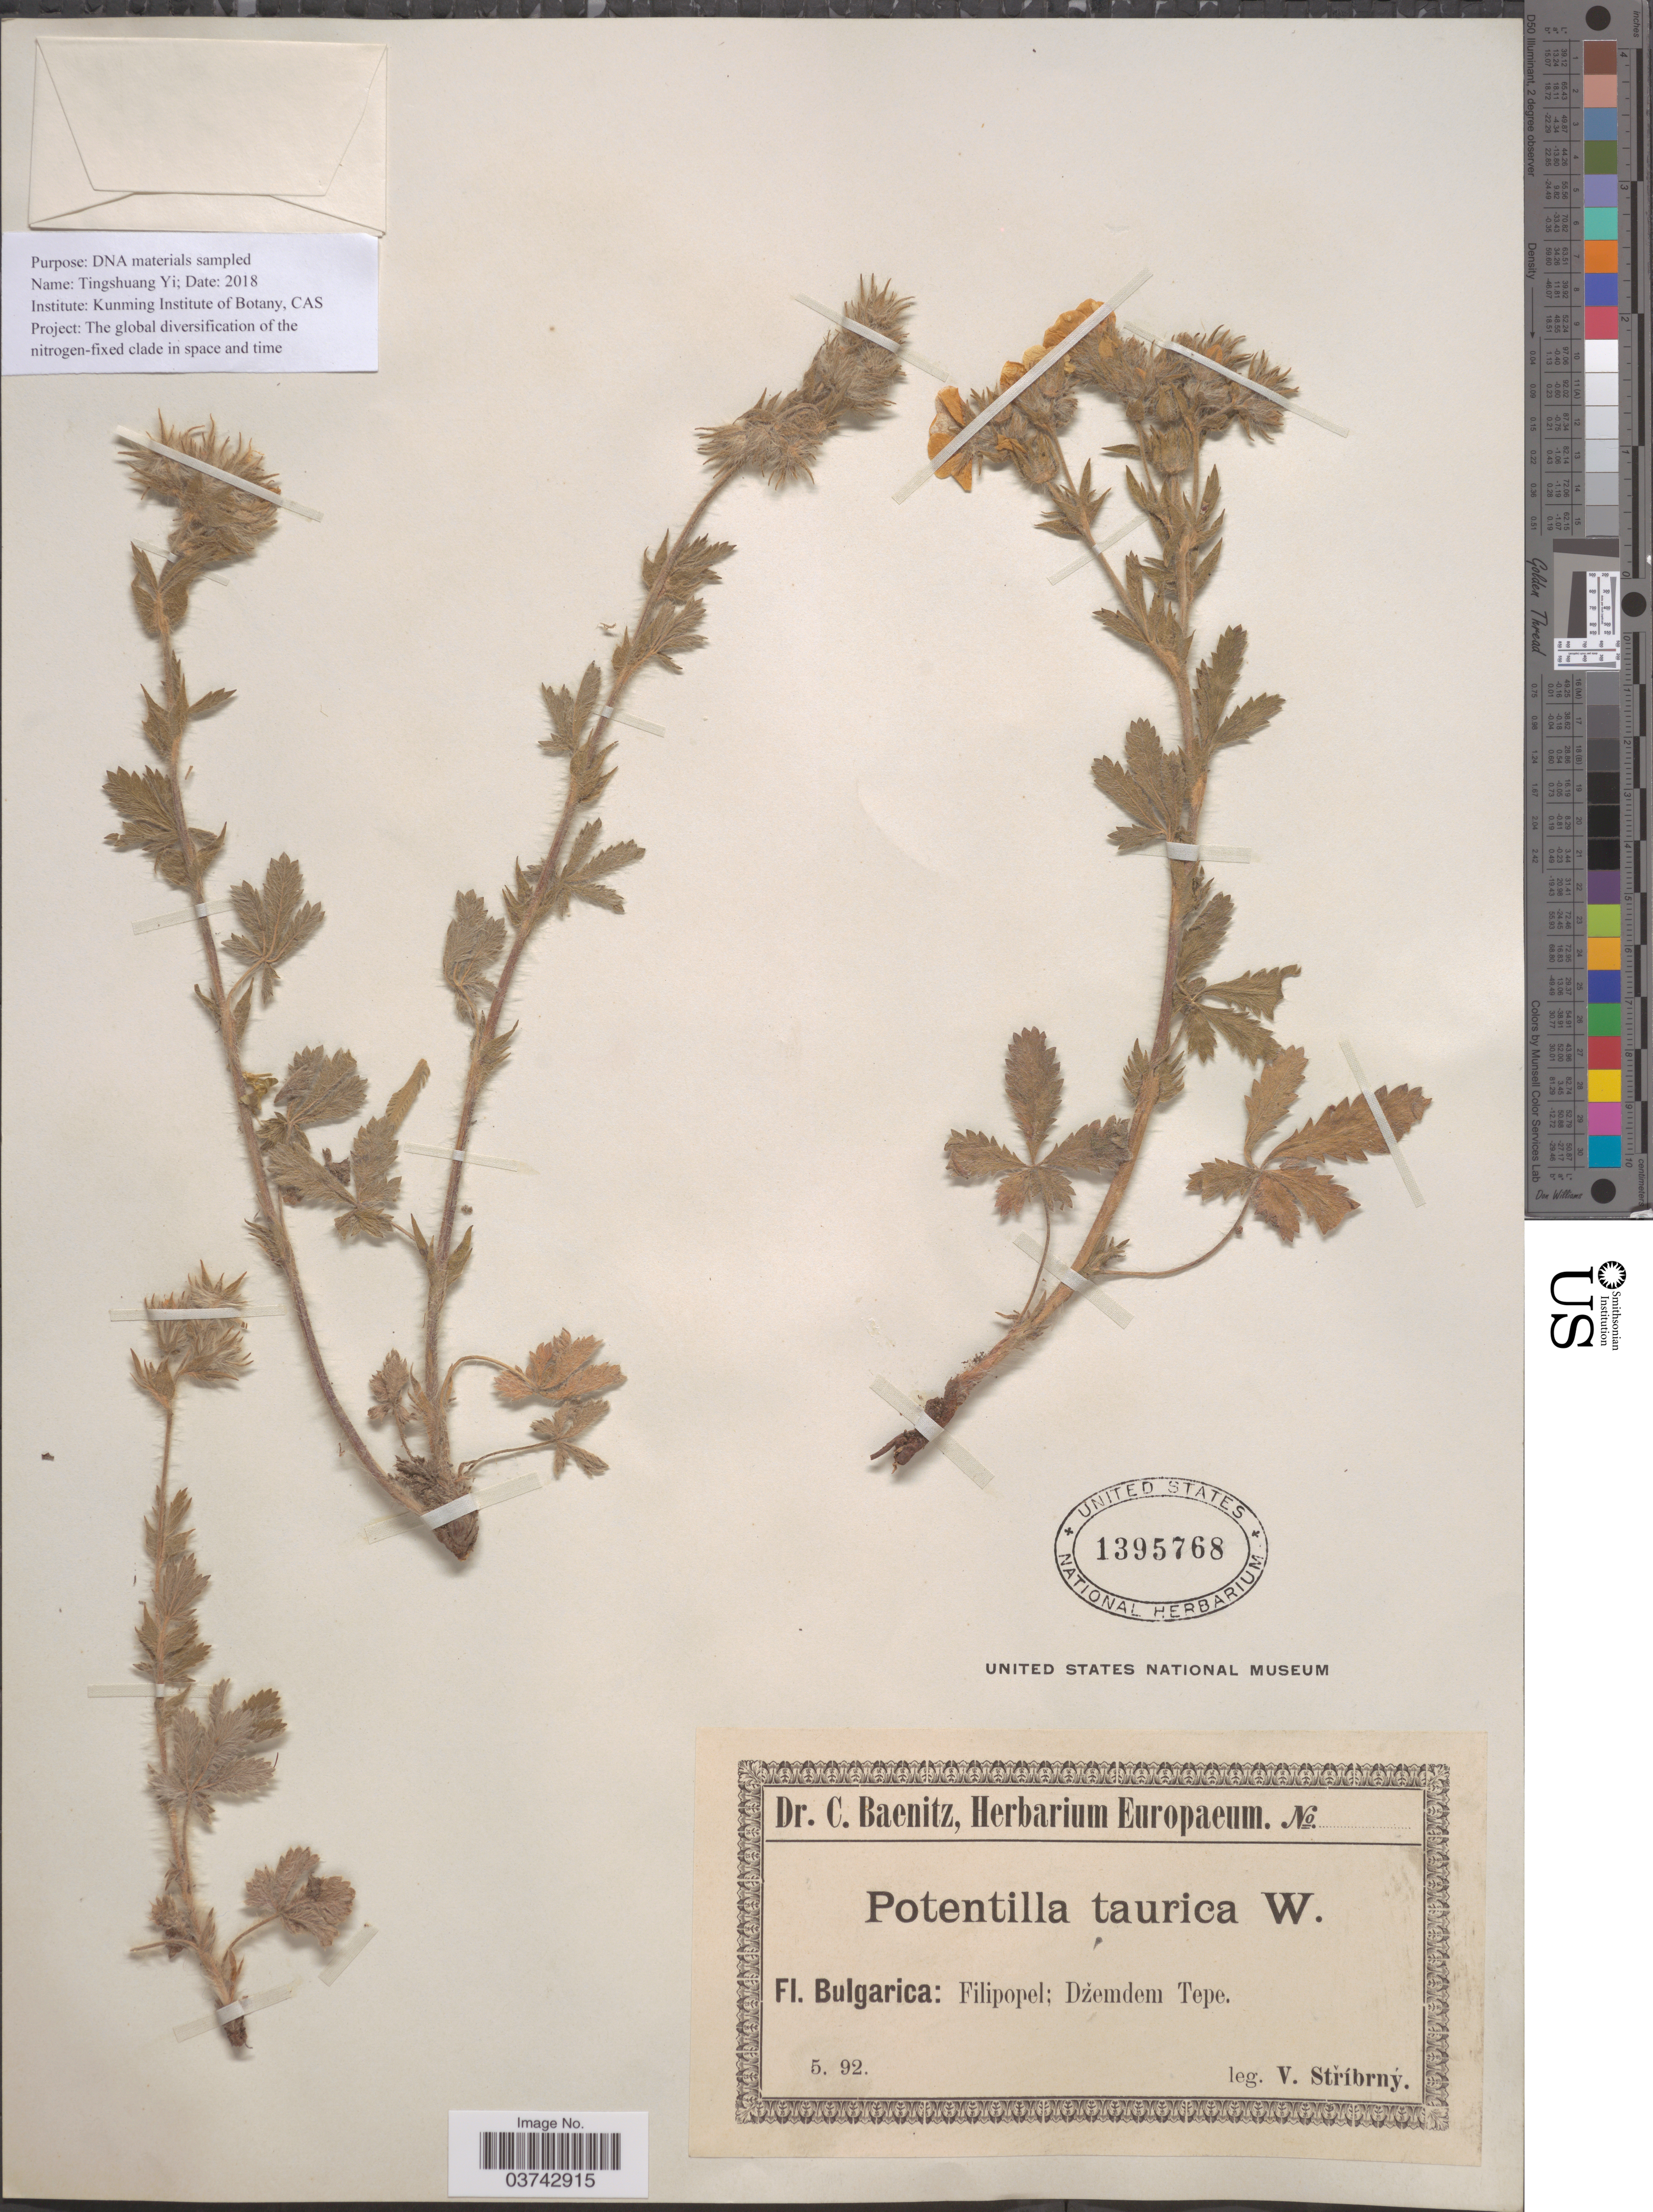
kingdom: Plantae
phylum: Tracheophyta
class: Magnoliopsida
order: Rosales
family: Rosaceae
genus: Potentilla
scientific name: Potentilla taurica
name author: Willd. ex Schltdl.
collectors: V. Stribrny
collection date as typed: Transcribed d/m/y: /5/92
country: Bulgaria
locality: Bulgarica: Filipopel: Džemden Tepe.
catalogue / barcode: US 1395768